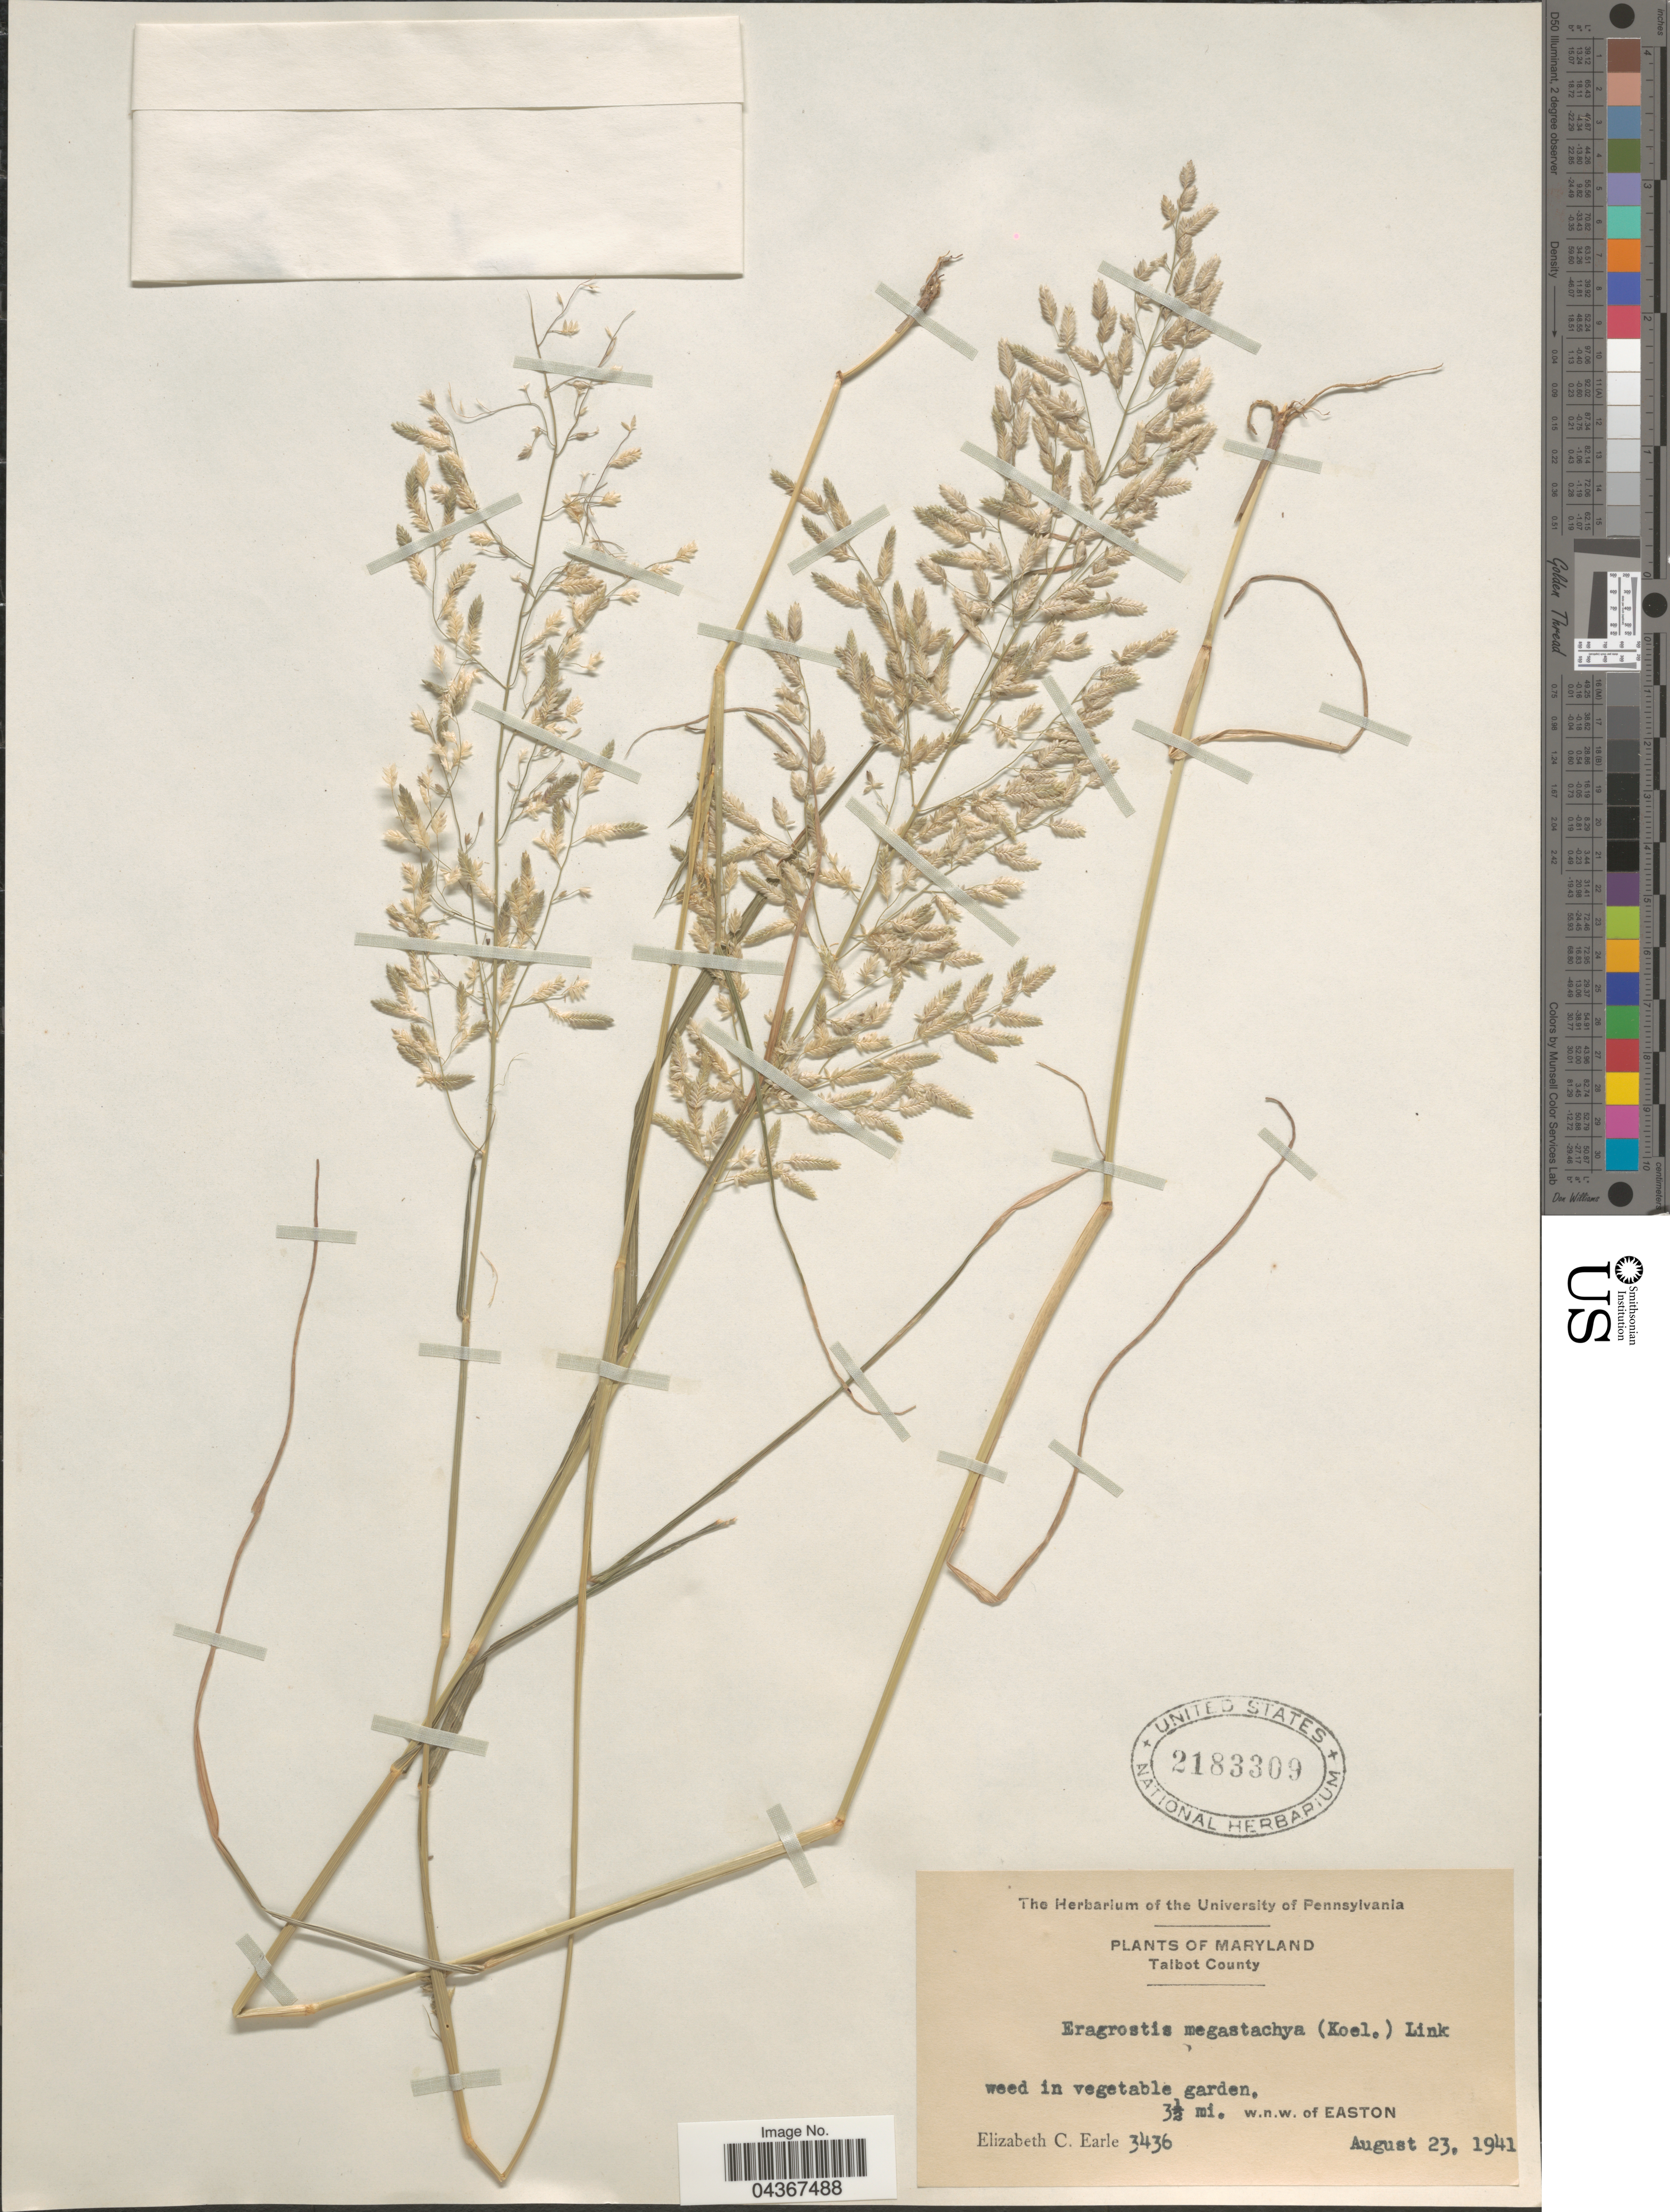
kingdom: Plantae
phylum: Tracheophyta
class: Liliopsida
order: Poales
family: Poaceae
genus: Eragrostis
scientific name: Eragrostis cilianensis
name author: (Bellardi) Vignolo ex Janch.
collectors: E. C. Earle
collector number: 3436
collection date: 1941-08-23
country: United States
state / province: Maryland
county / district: Talbot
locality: Talbot County. In vegetable garden, 3½ mi. w.n.w. of Easton.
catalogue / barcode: US 2183309